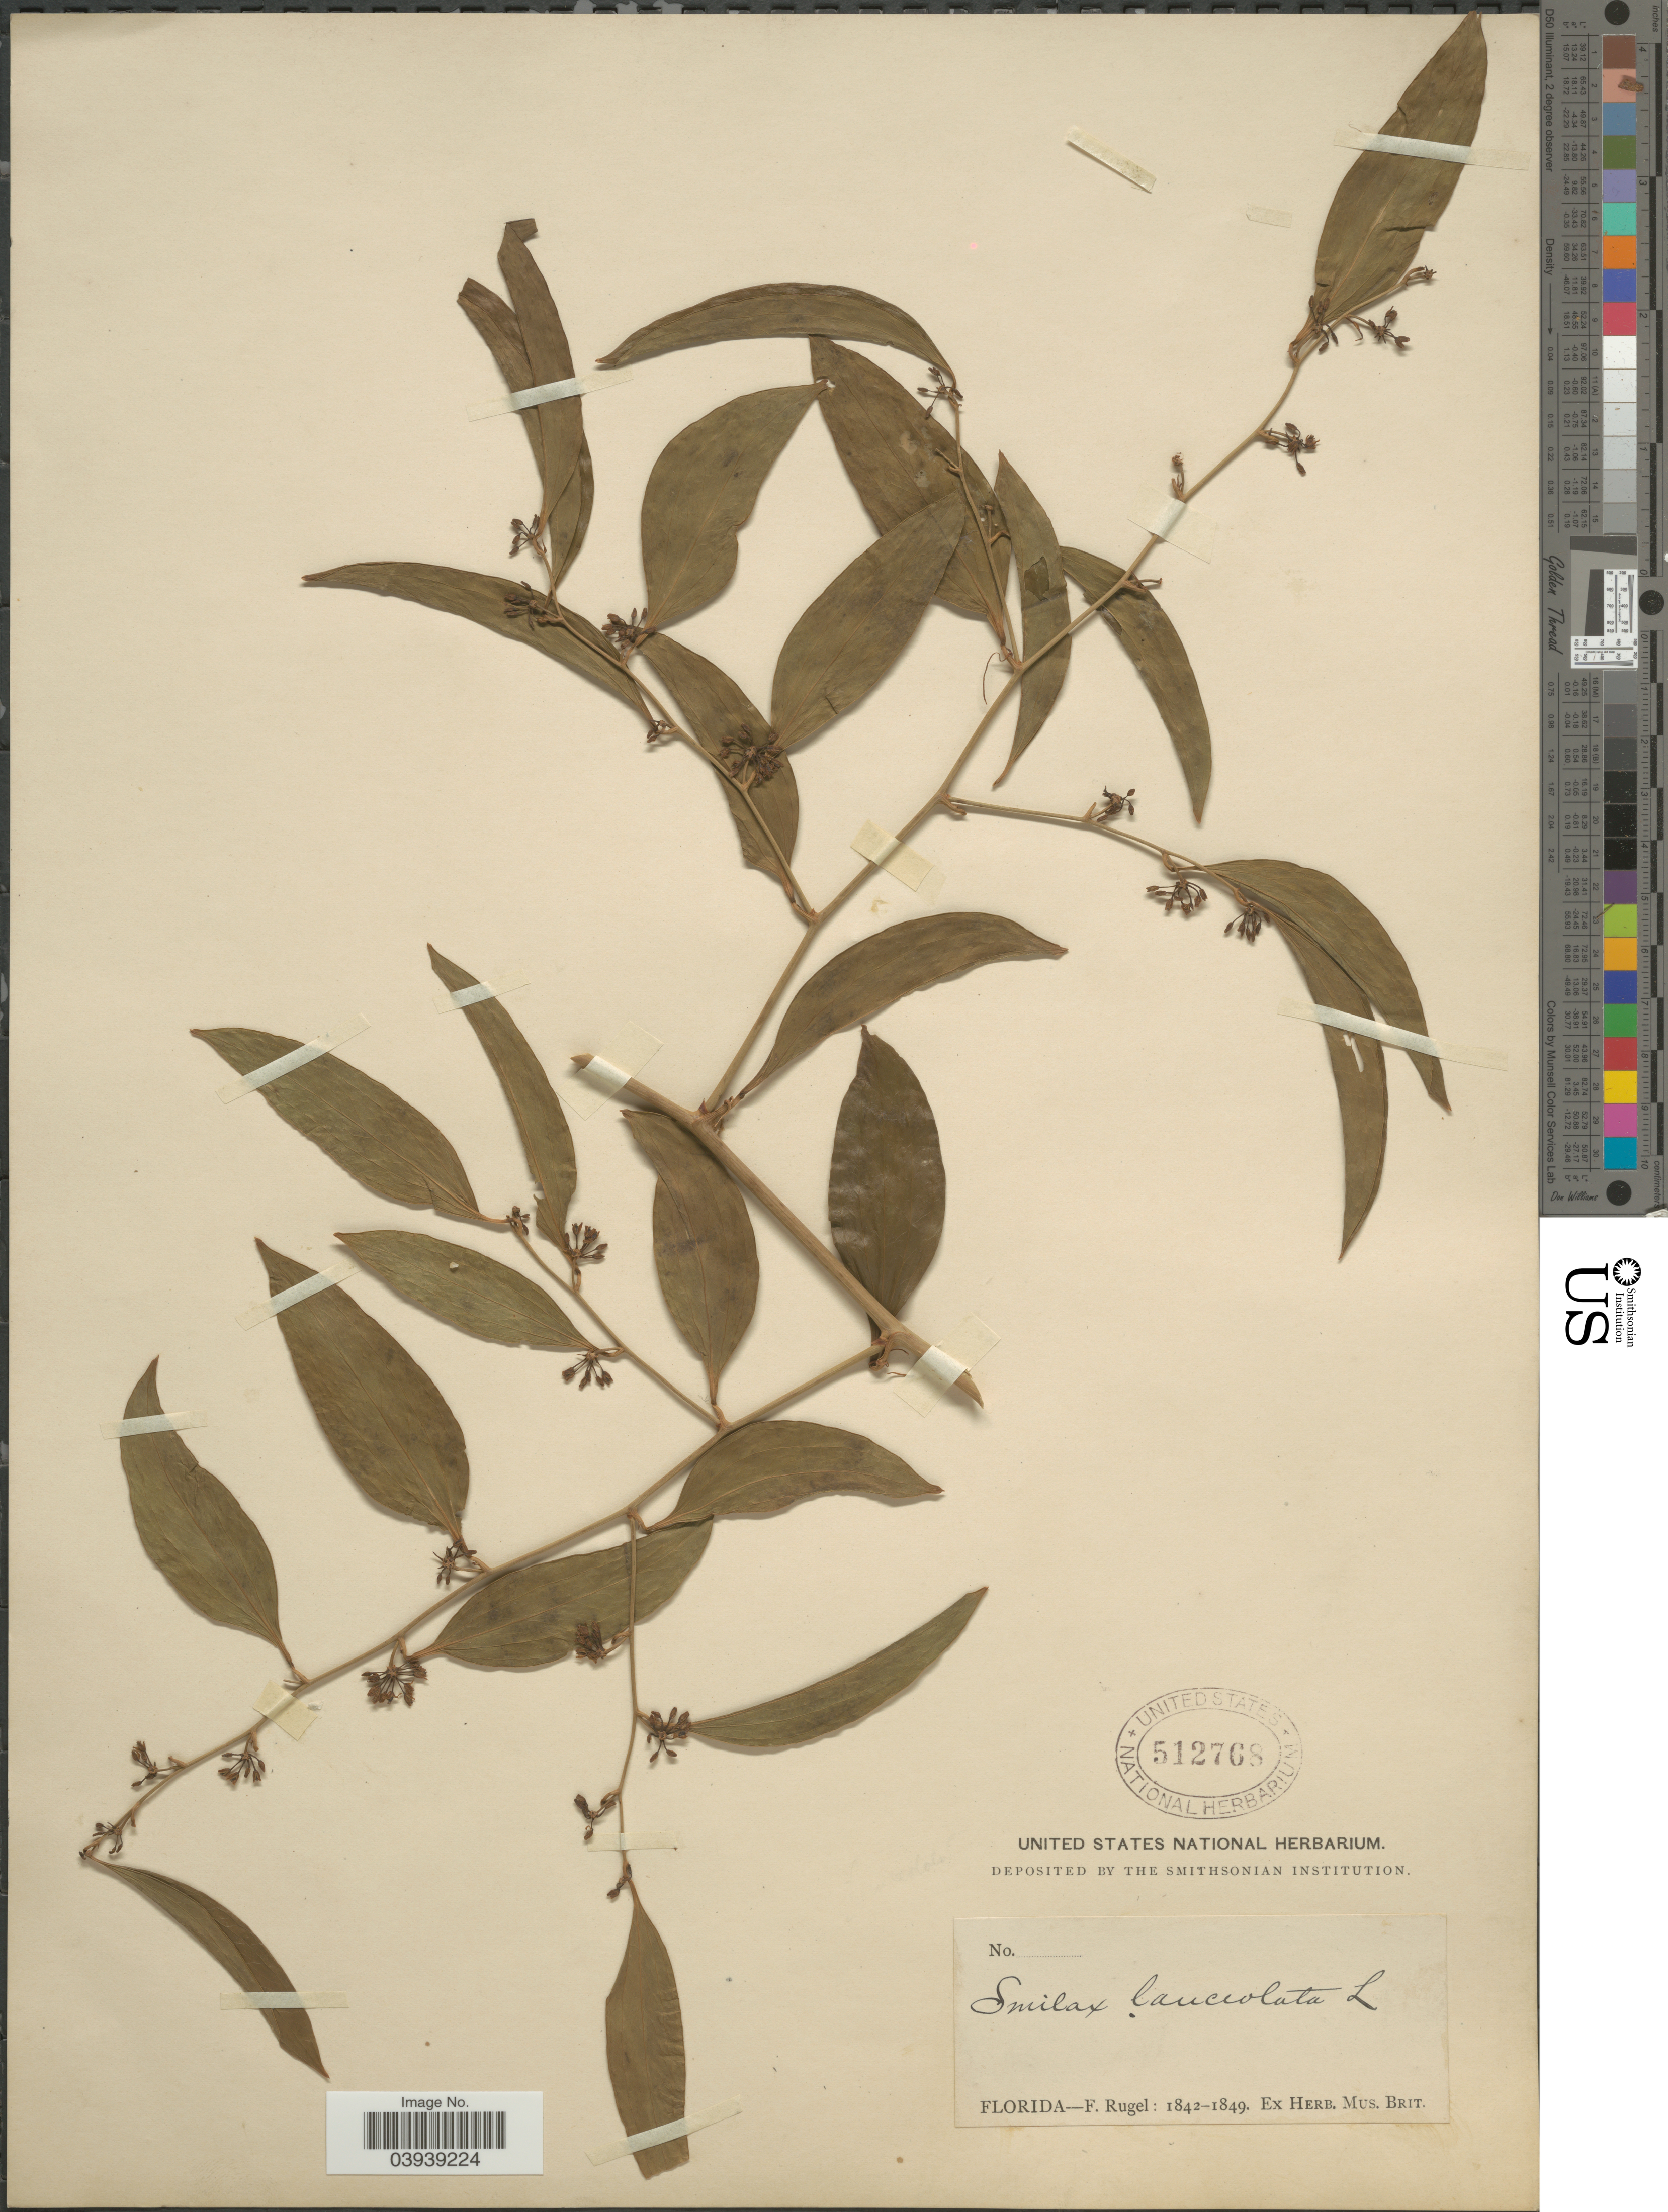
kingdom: Plantae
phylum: Tracheophyta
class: Liliopsida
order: Liliales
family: Smilacaceae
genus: Smilax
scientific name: Smilax smallii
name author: Morong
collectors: F. Rugel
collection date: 1842/1849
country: United States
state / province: Florida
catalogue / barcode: US 512768